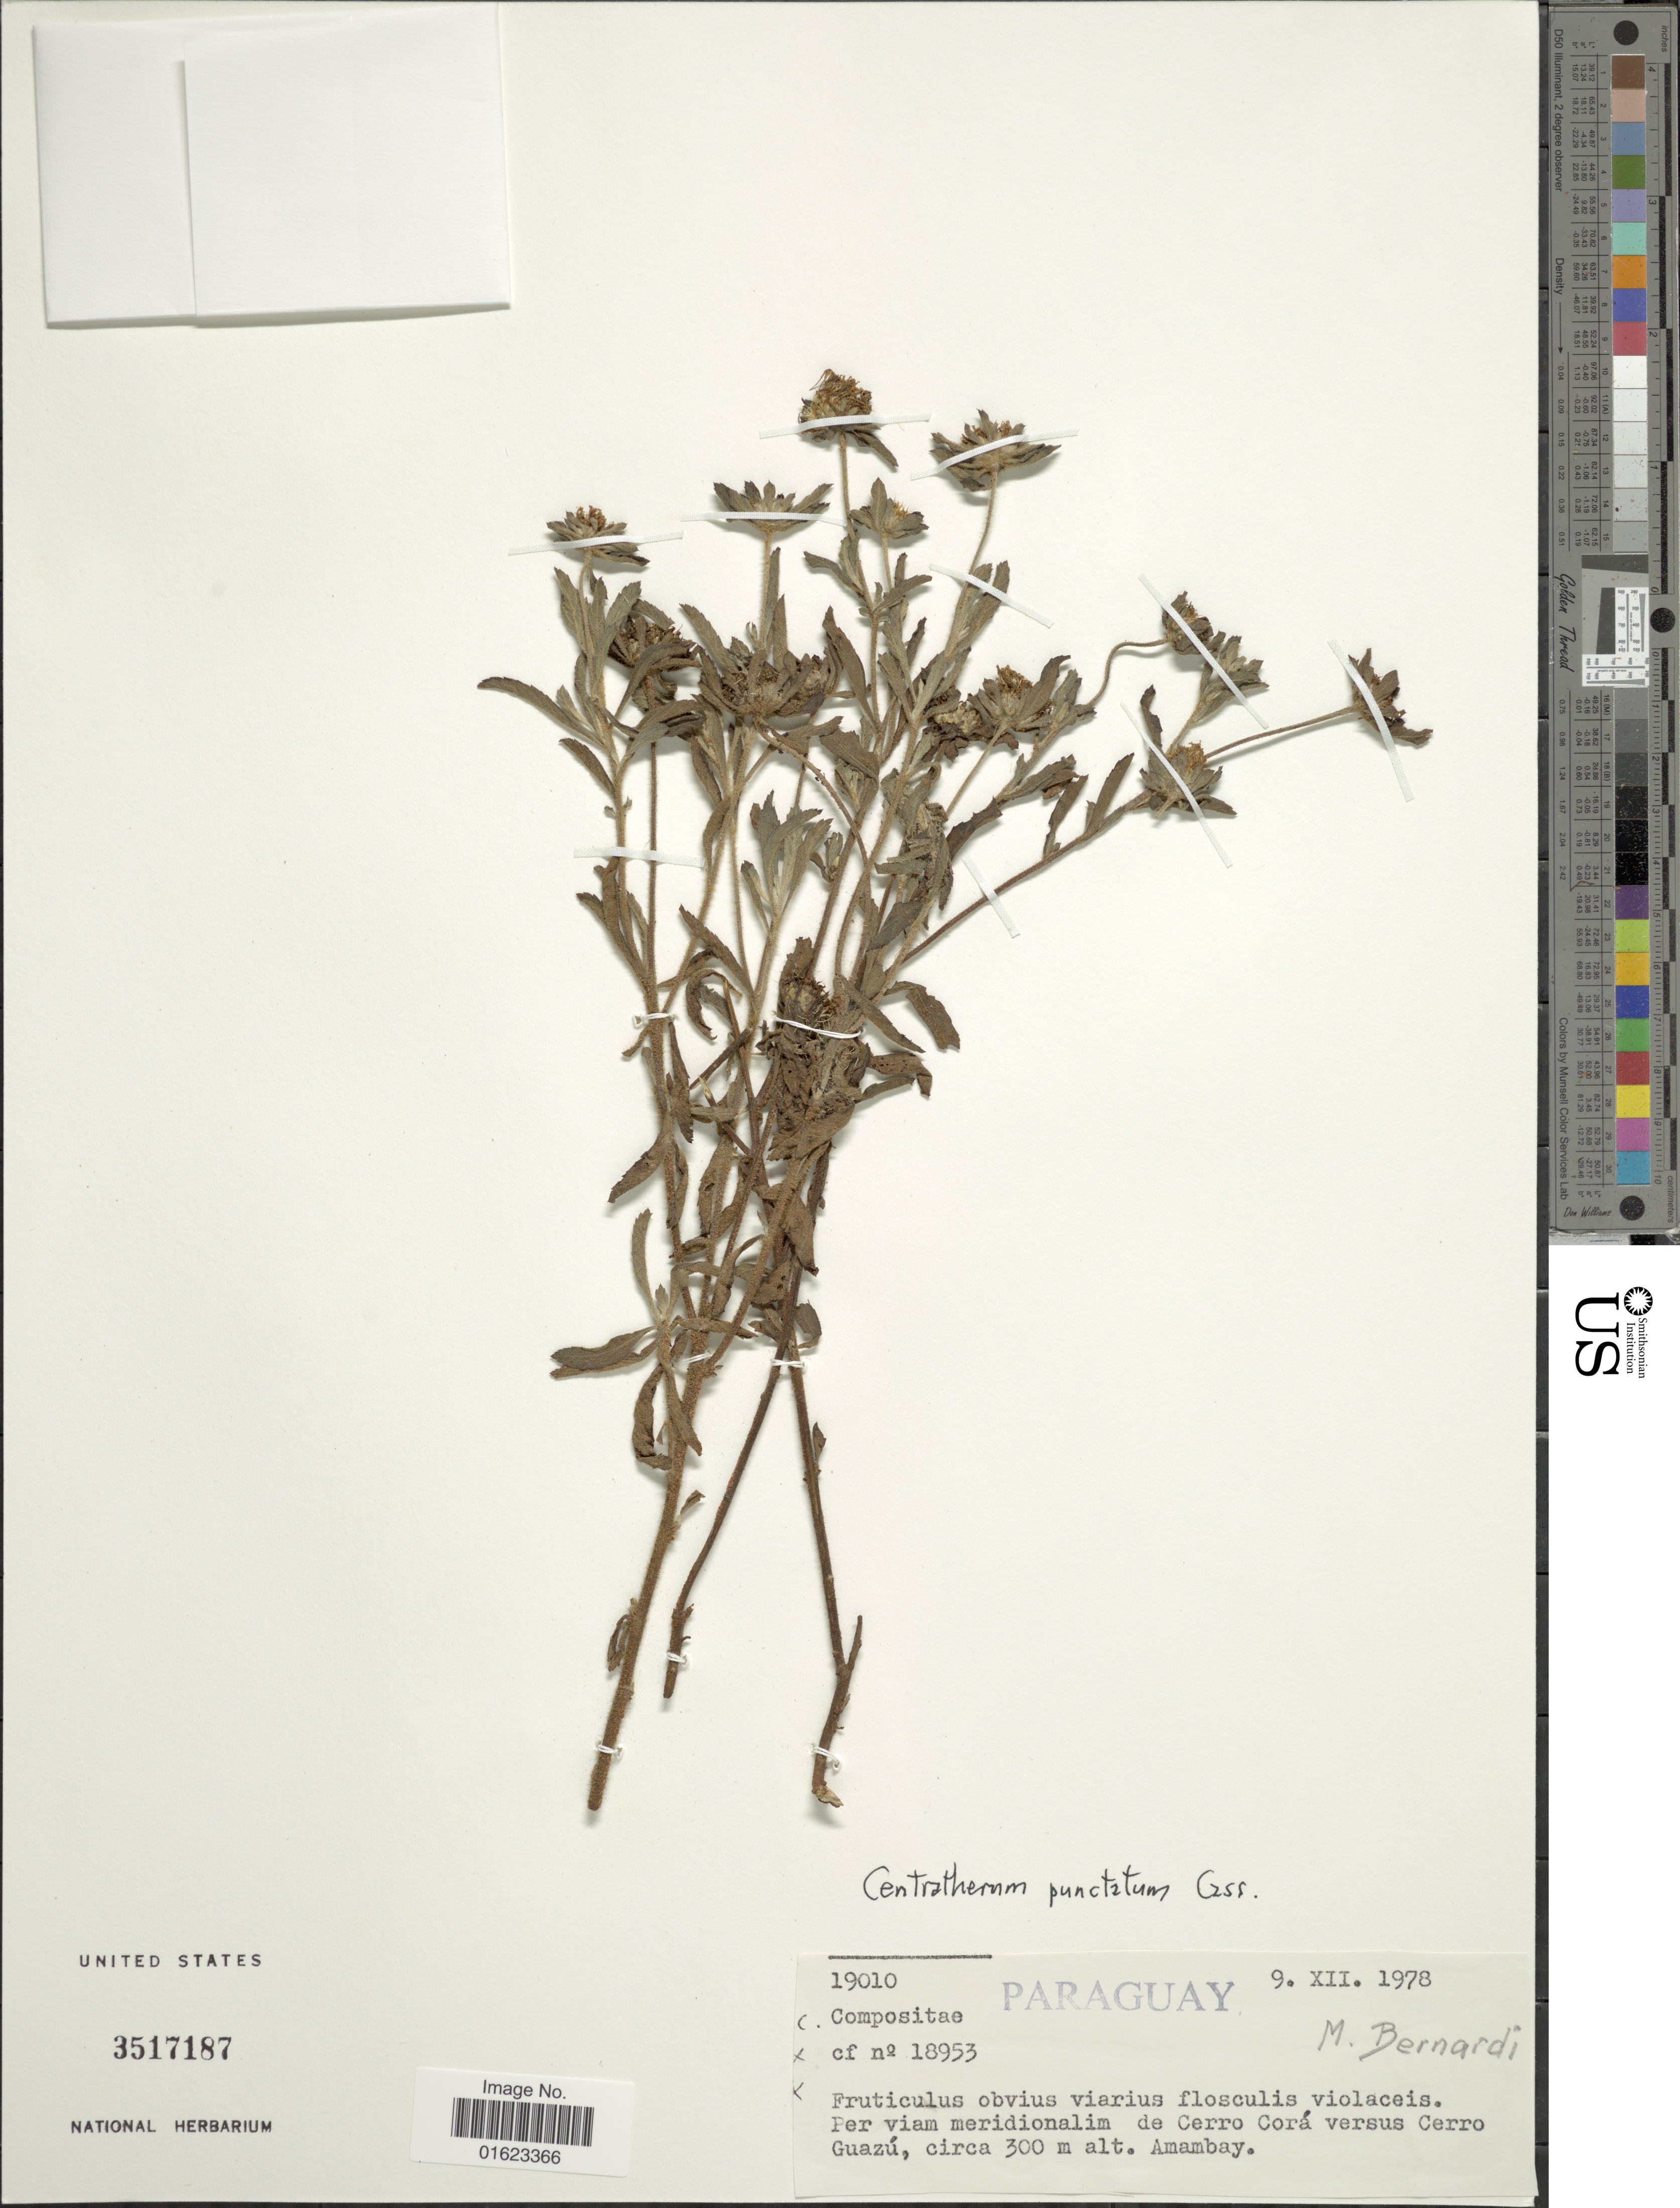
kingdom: Plantae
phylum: Tracheophyta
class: Magnoliopsida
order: Asterales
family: Asteraceae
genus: Centratherum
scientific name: Centratherum punctatum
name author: Cass.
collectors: M. Bernardi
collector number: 19010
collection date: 1978-12-09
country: Paraguay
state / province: Amambay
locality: Per viam meridionalim de Cerro Cora versus Cerro Guazu.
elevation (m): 300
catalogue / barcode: US 3517187